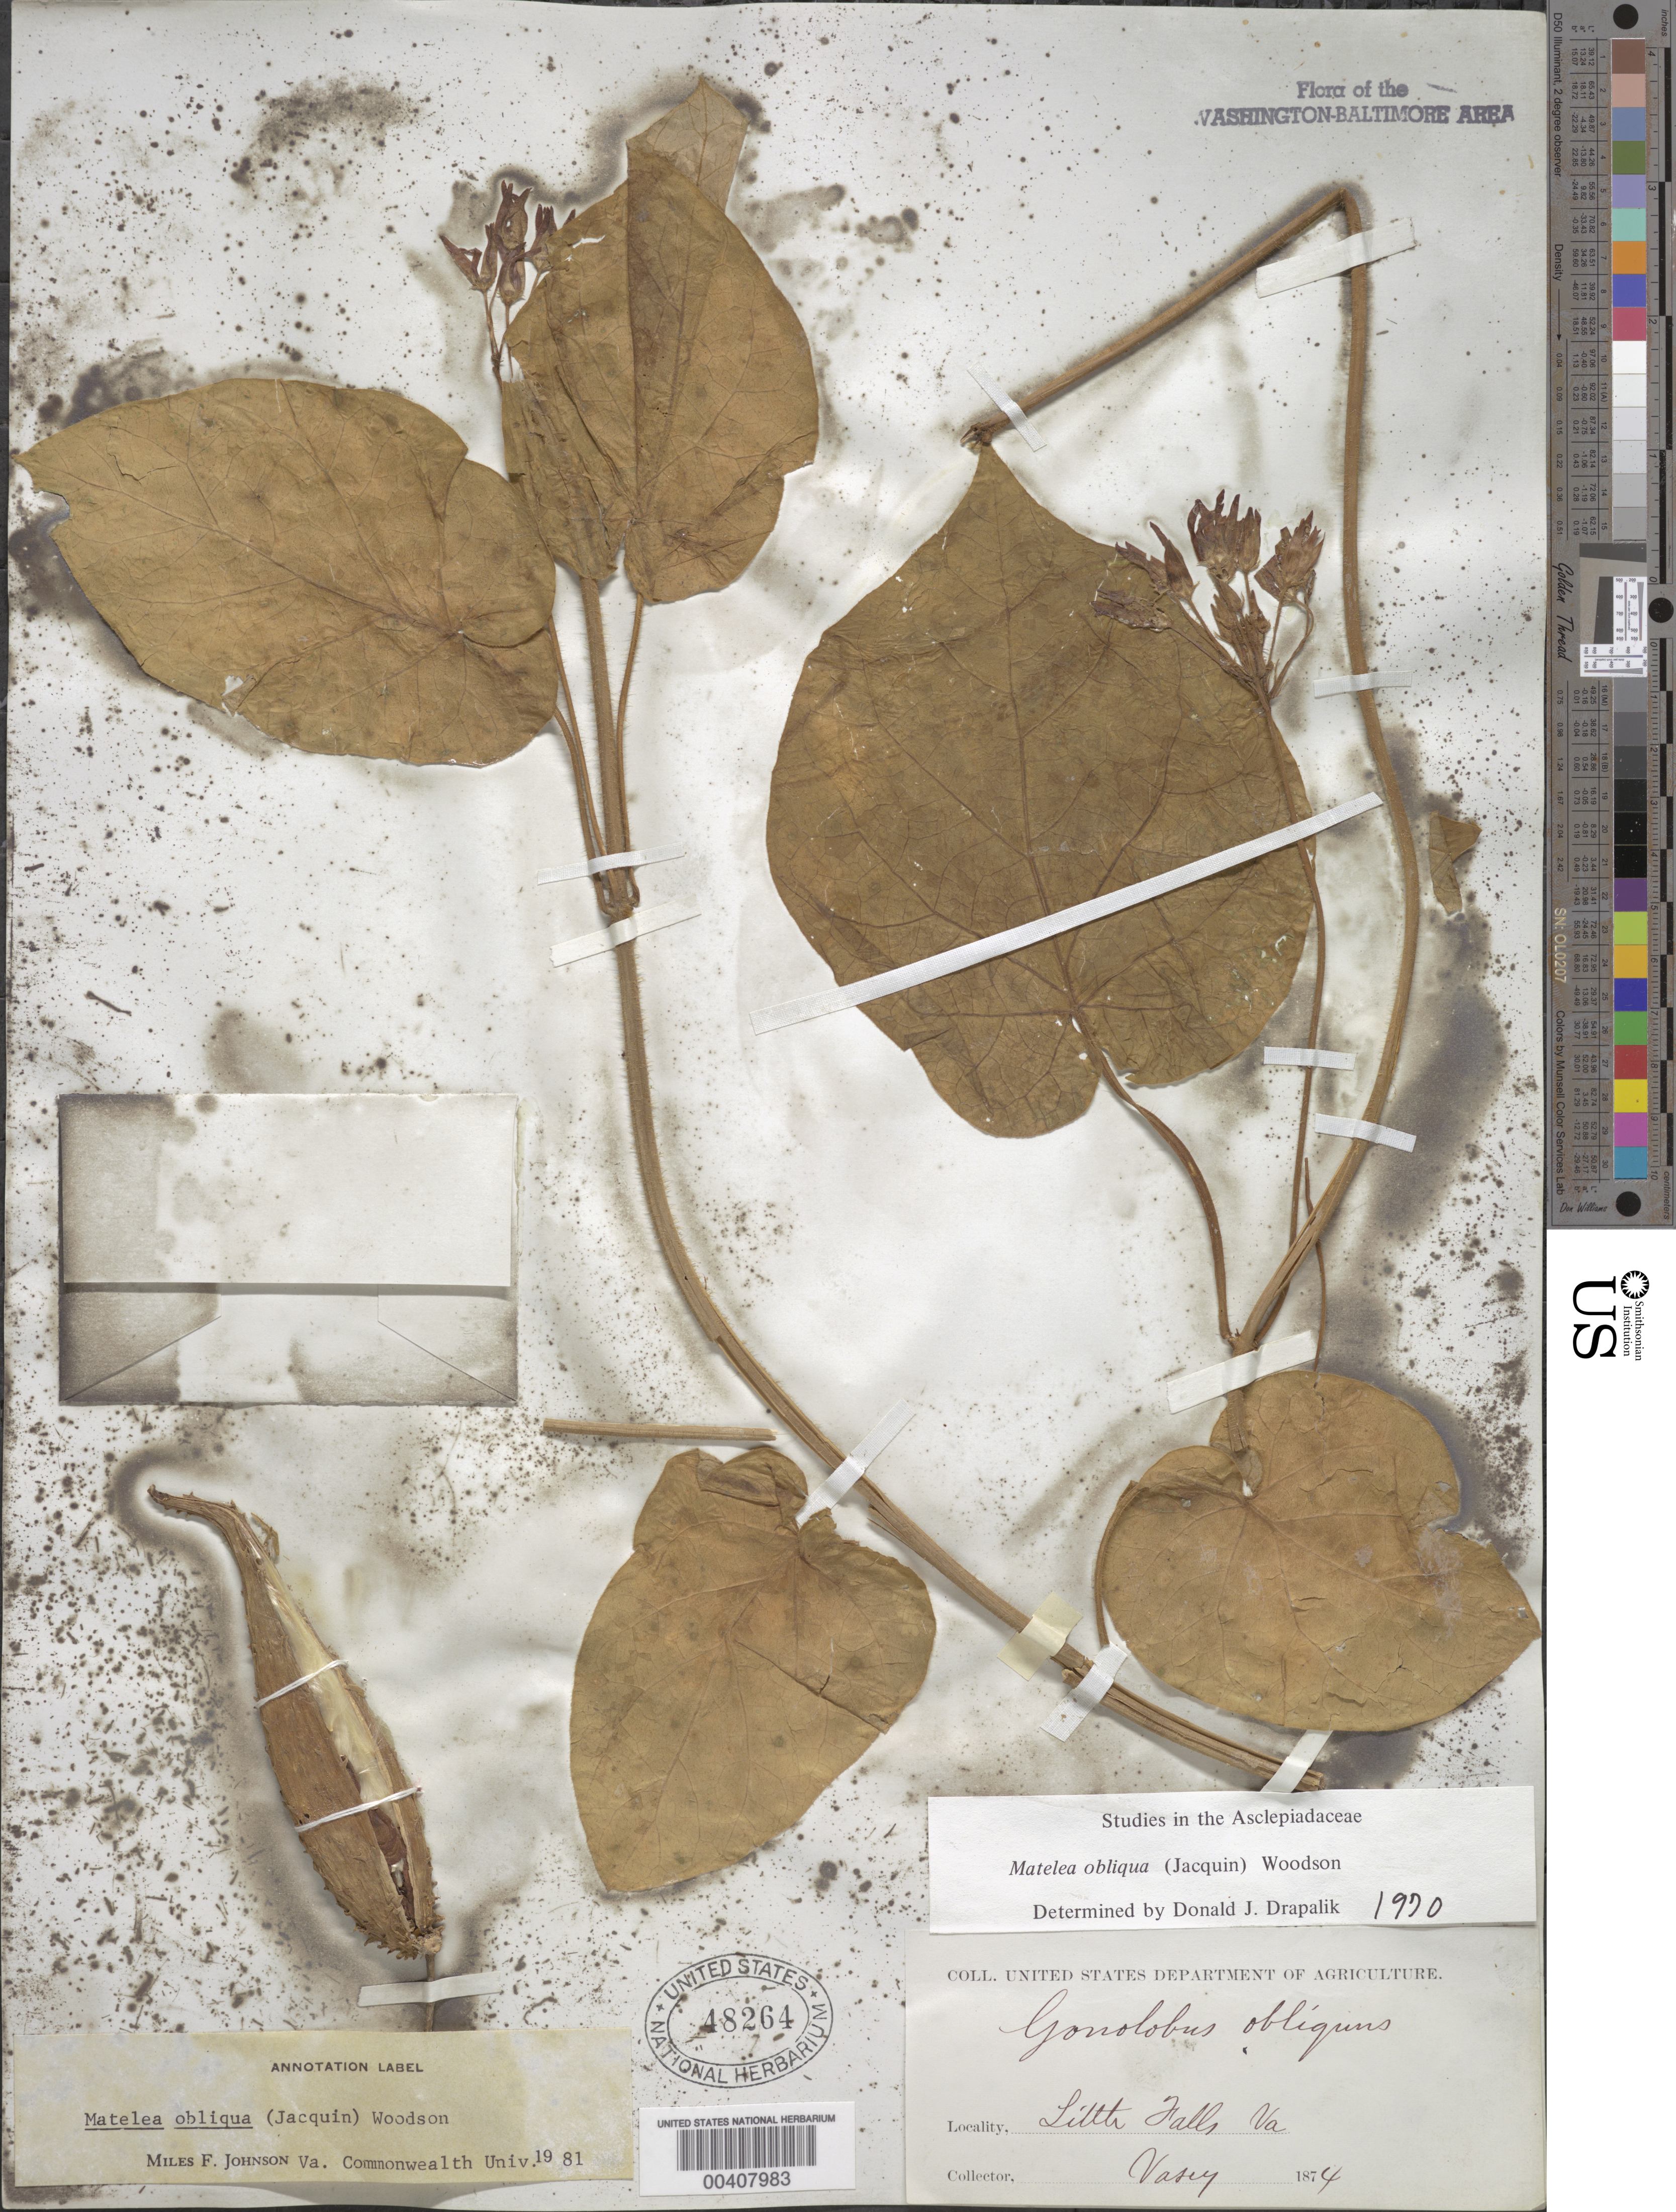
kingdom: Plantae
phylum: Tracheophyta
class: Magnoliopsida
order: Gentianales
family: Apocynaceae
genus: Matelea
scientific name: Matelea obliqua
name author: (Jacq.) Woodson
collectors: G. Vasey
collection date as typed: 1874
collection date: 1874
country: United States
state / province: Virginia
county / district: Fairfax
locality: Little Falls C. & O. Canal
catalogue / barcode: US 48264